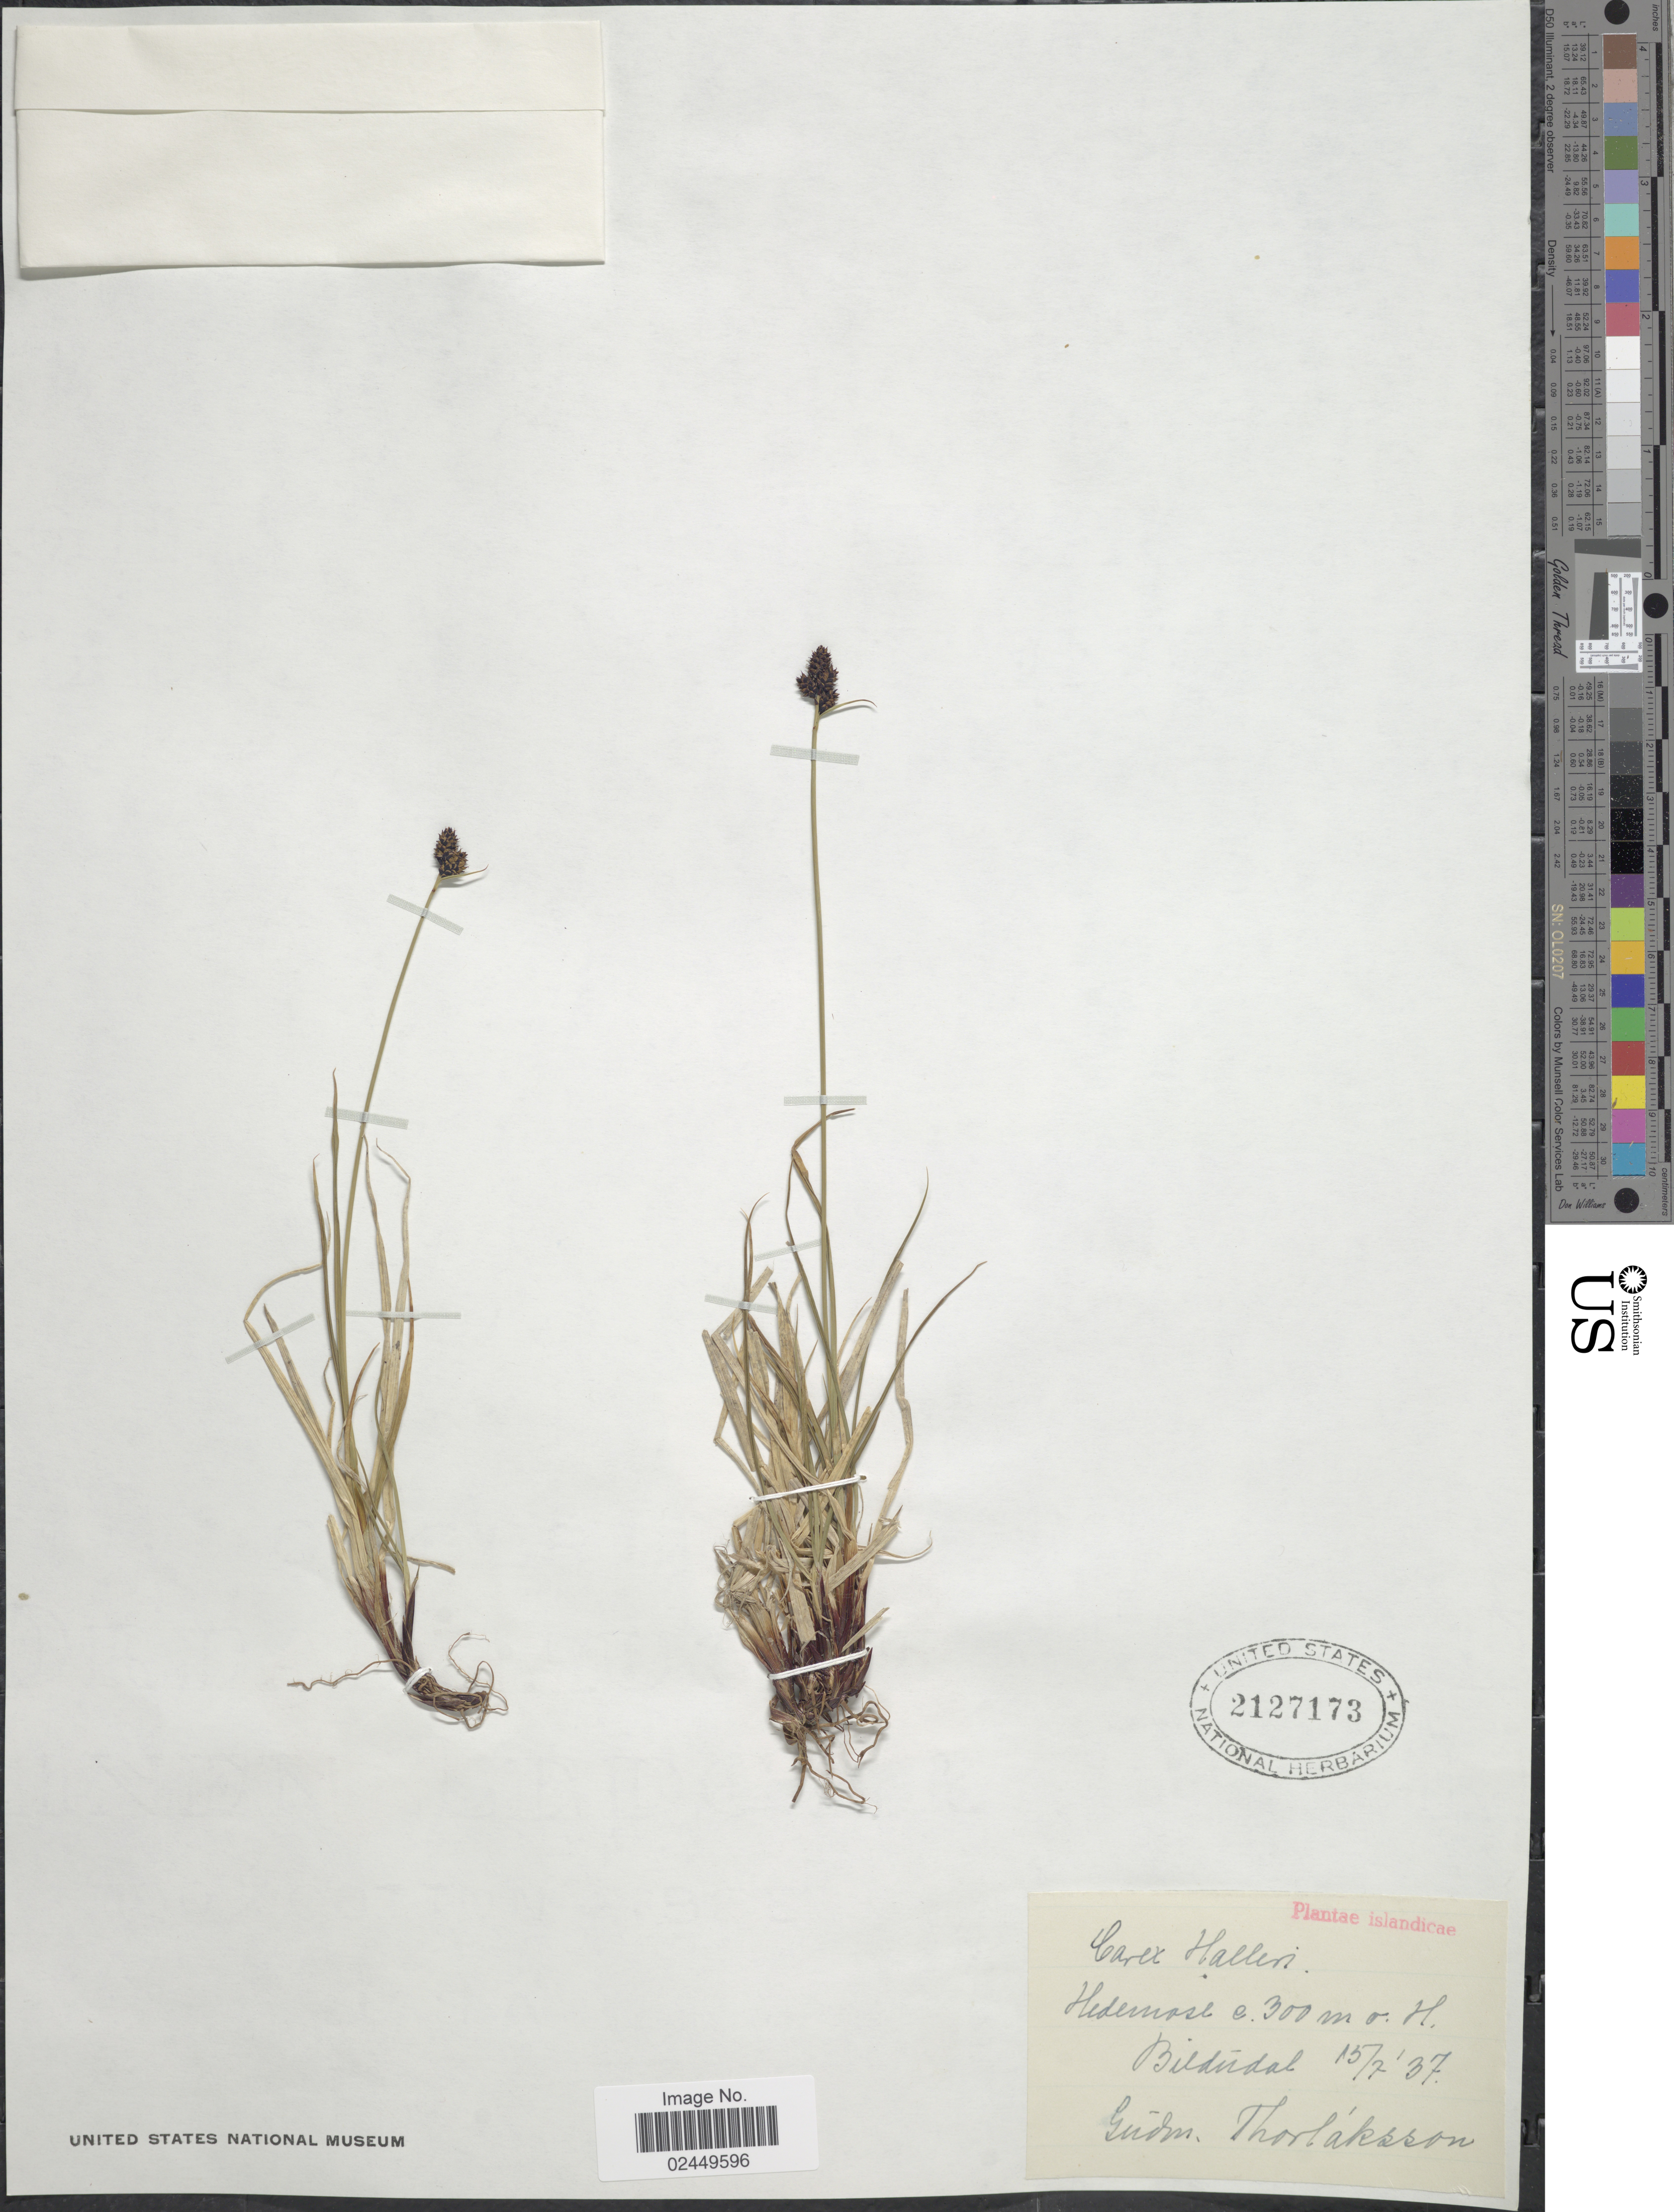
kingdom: Plantae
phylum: Tracheophyta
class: Liliopsida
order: Poales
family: Cyperaceae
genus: Carex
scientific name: Carex norvegica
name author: Retz.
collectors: G. Thorlaksson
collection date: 1937-07-15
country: Iceland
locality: Bildudal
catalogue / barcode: US 2127173